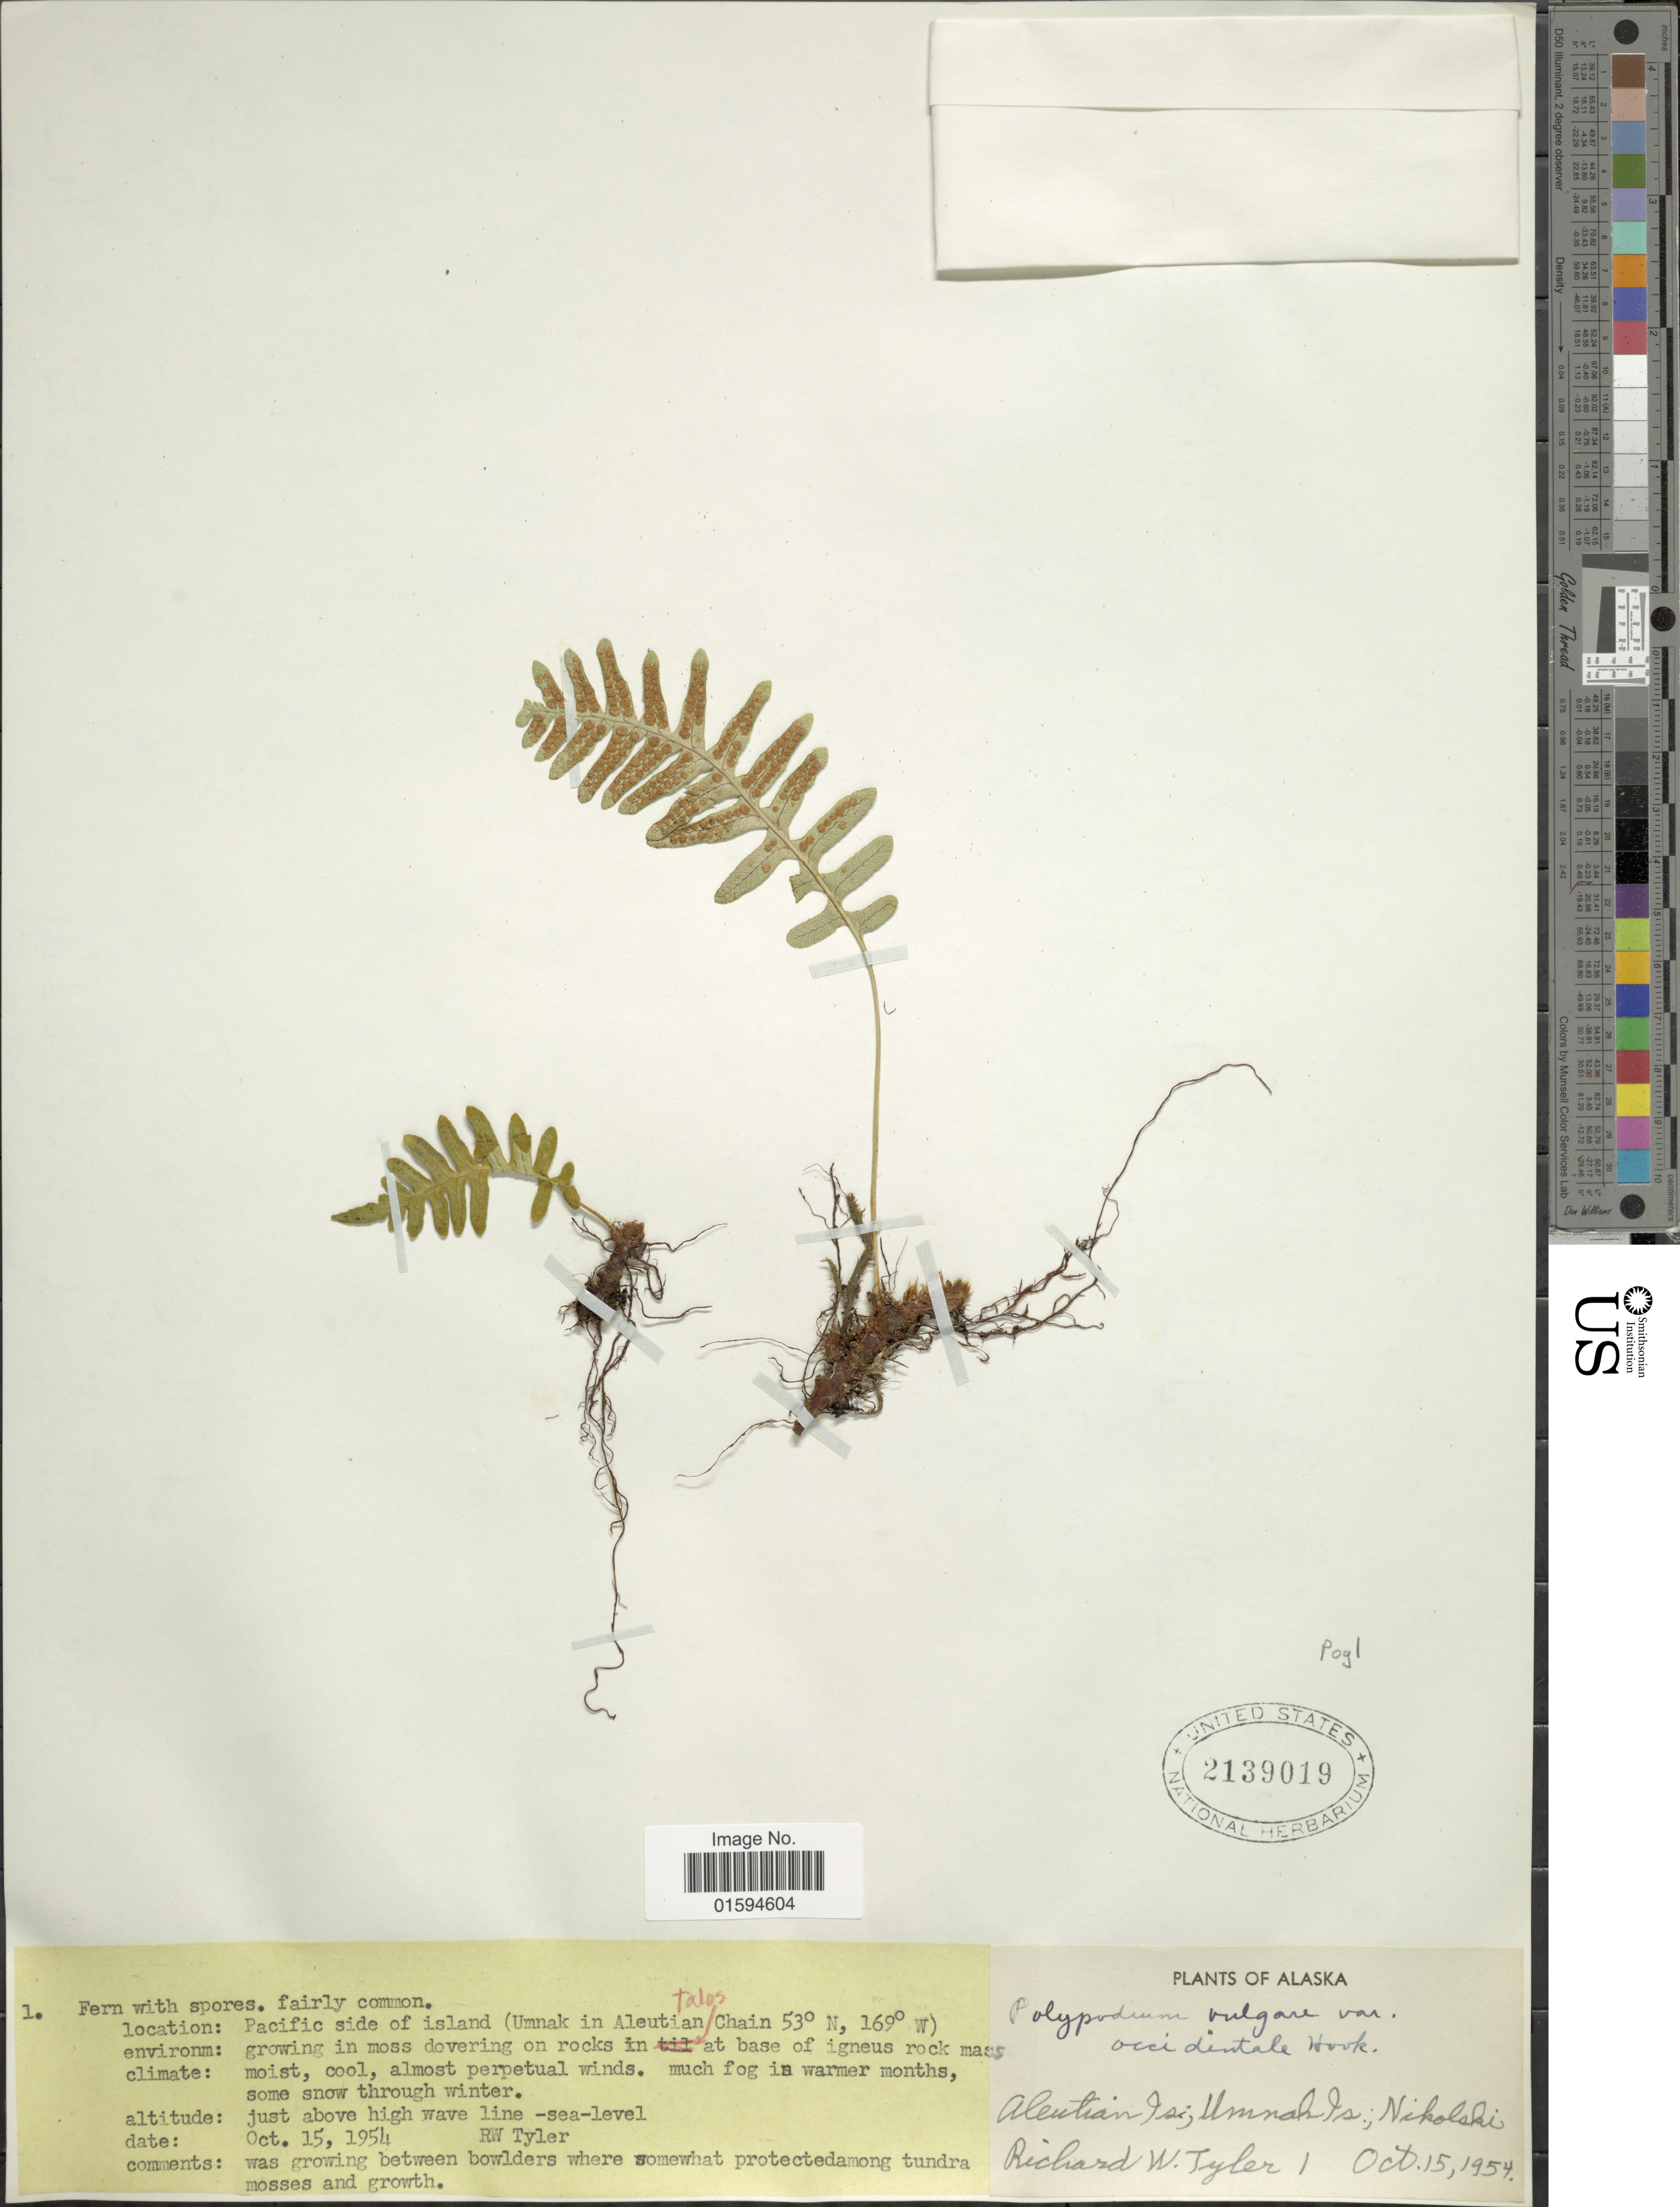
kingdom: Plantae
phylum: Tracheophyta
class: Polypodiopsida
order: Polypodiales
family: Polypodiaceae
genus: Polypodium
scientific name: Polypodium glycyrrhiza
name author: D.C. Eaton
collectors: R. Tyler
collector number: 1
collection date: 1954-10-15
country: United States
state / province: Alaska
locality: Pacific side of island (Umnak in Aleutian Chain), Aleutian Is., Umnak Is.; Nikolski.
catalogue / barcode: US 2139019